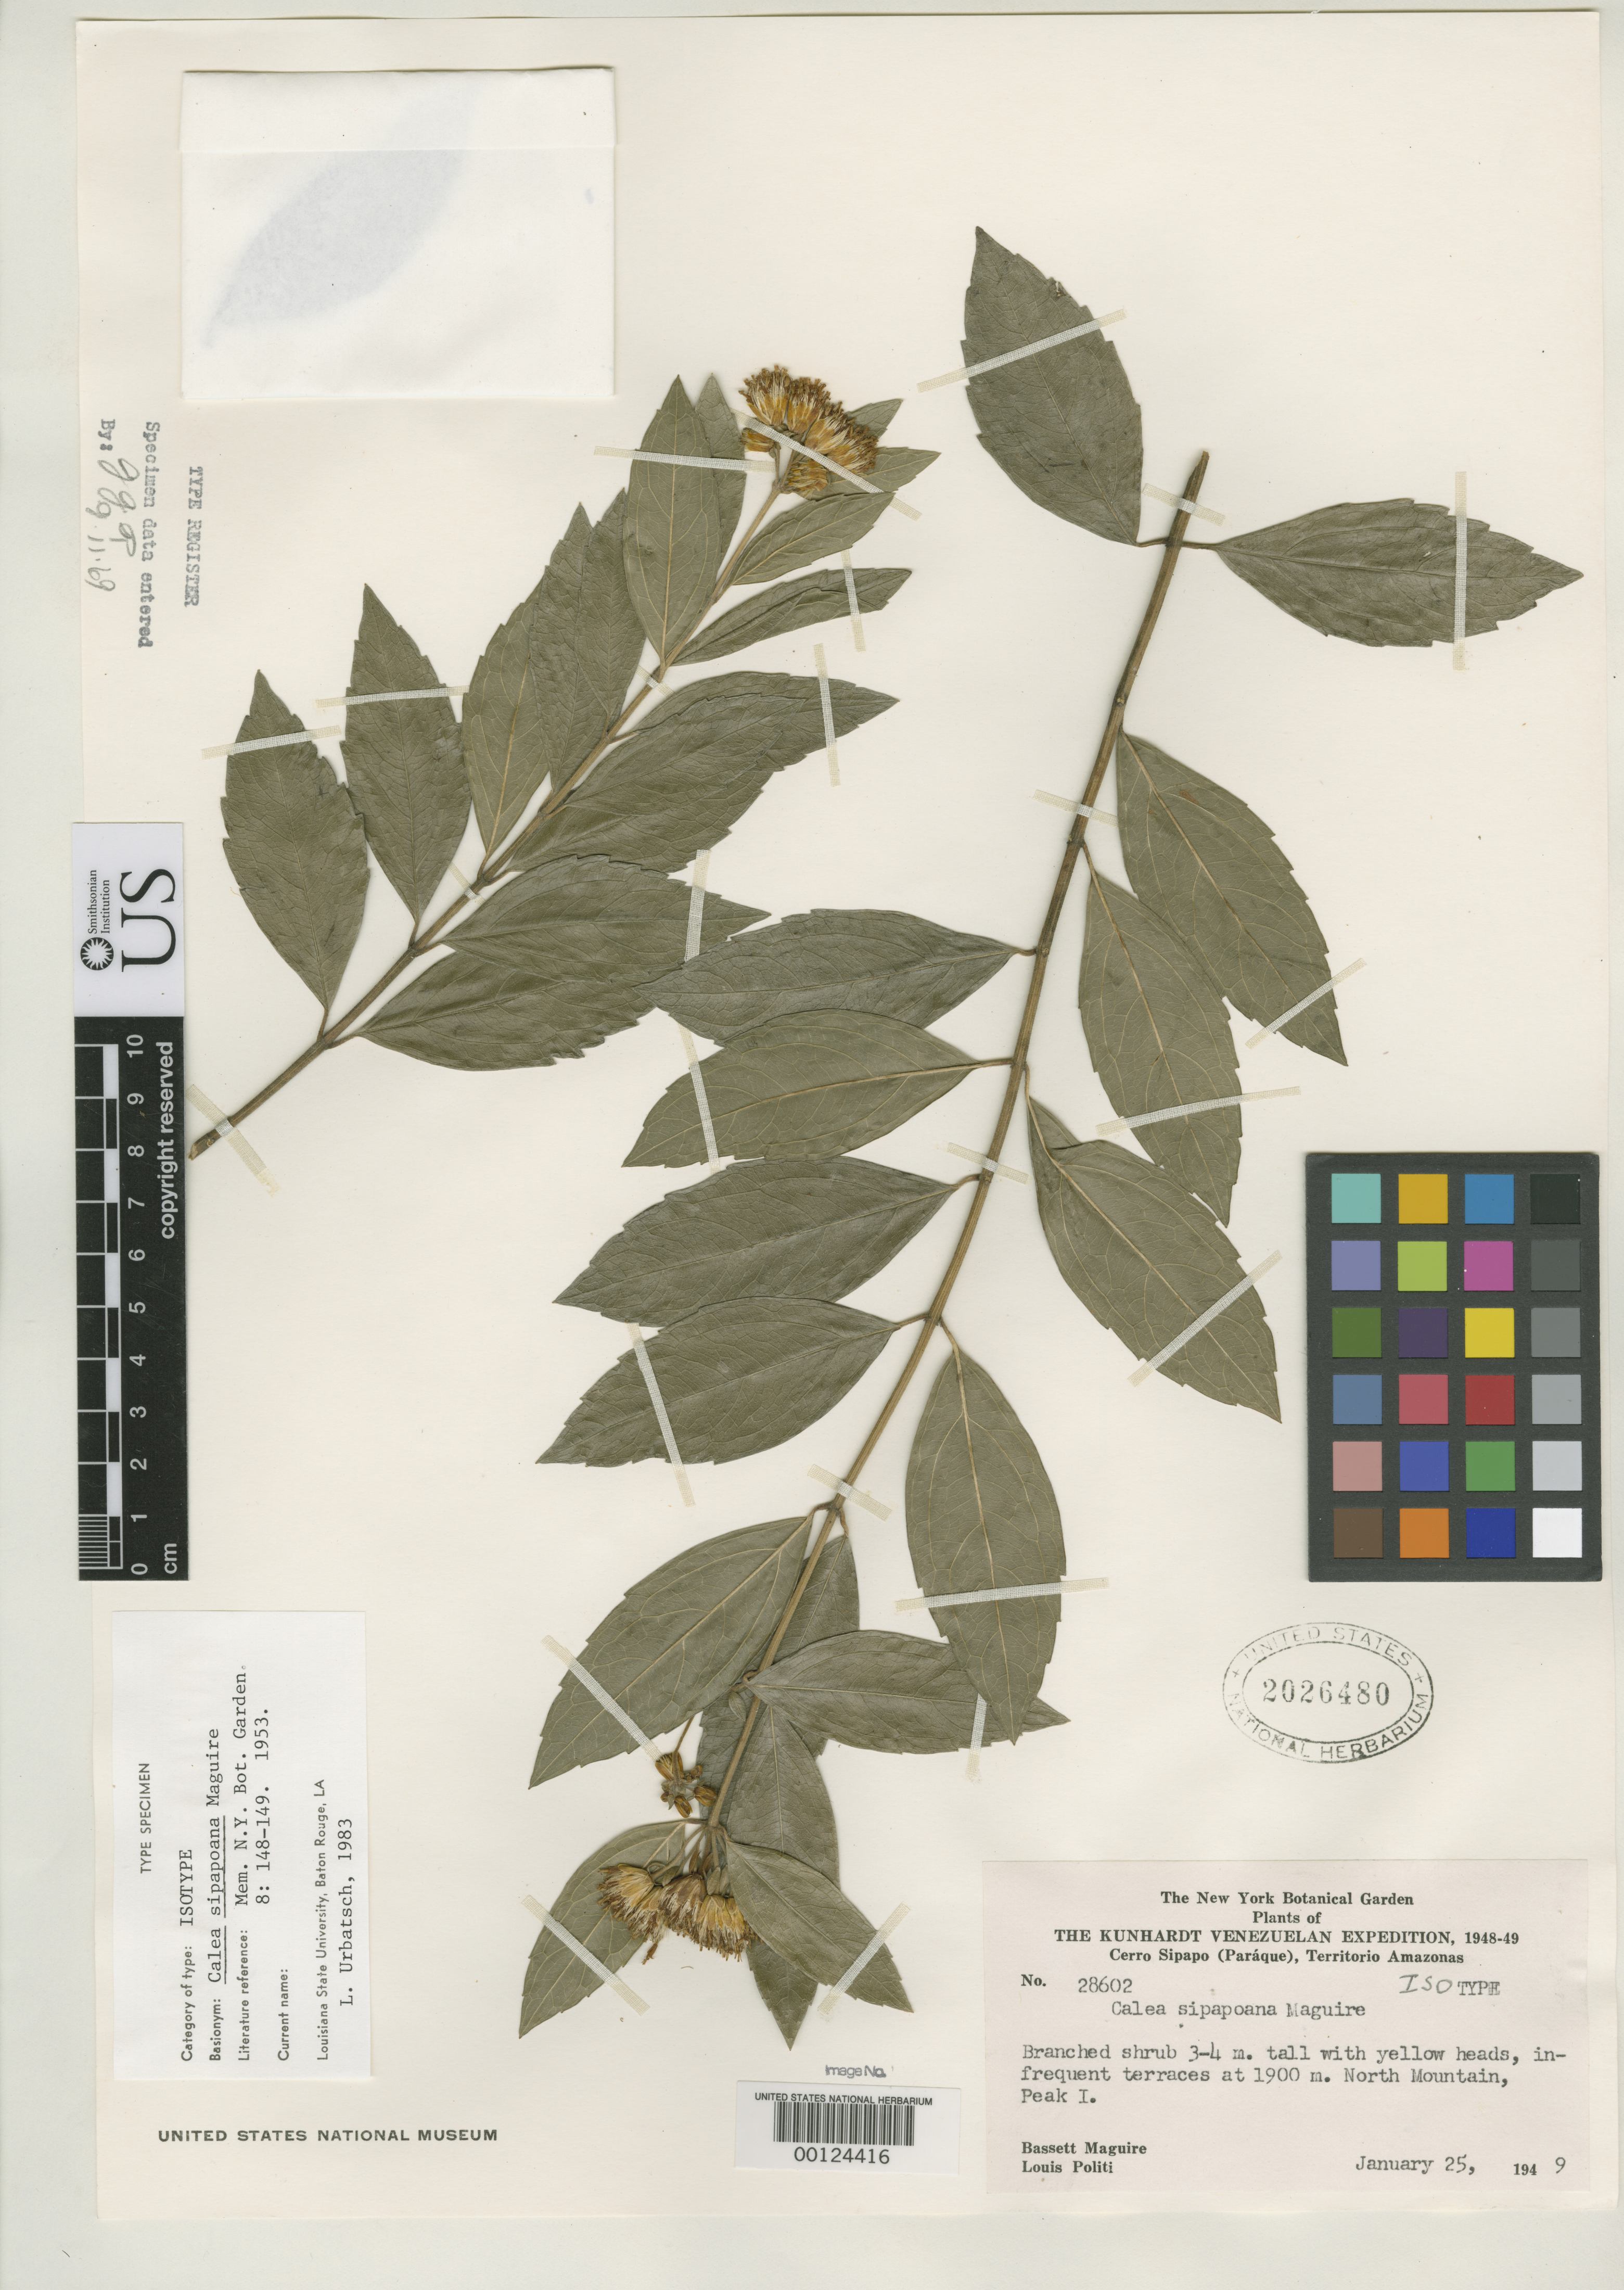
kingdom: Plantae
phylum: Tracheophyta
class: Magnoliopsida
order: Asterales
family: Asteraceae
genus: Calea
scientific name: Calea sipapoana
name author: Maguire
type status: Isotype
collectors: B. Maguire & L. Politi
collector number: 28602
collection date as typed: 25 Jan 1949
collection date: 1949-01-25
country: Venezuela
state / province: Amazonas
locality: North mountain, Peak I.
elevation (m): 1900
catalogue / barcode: US 2026480